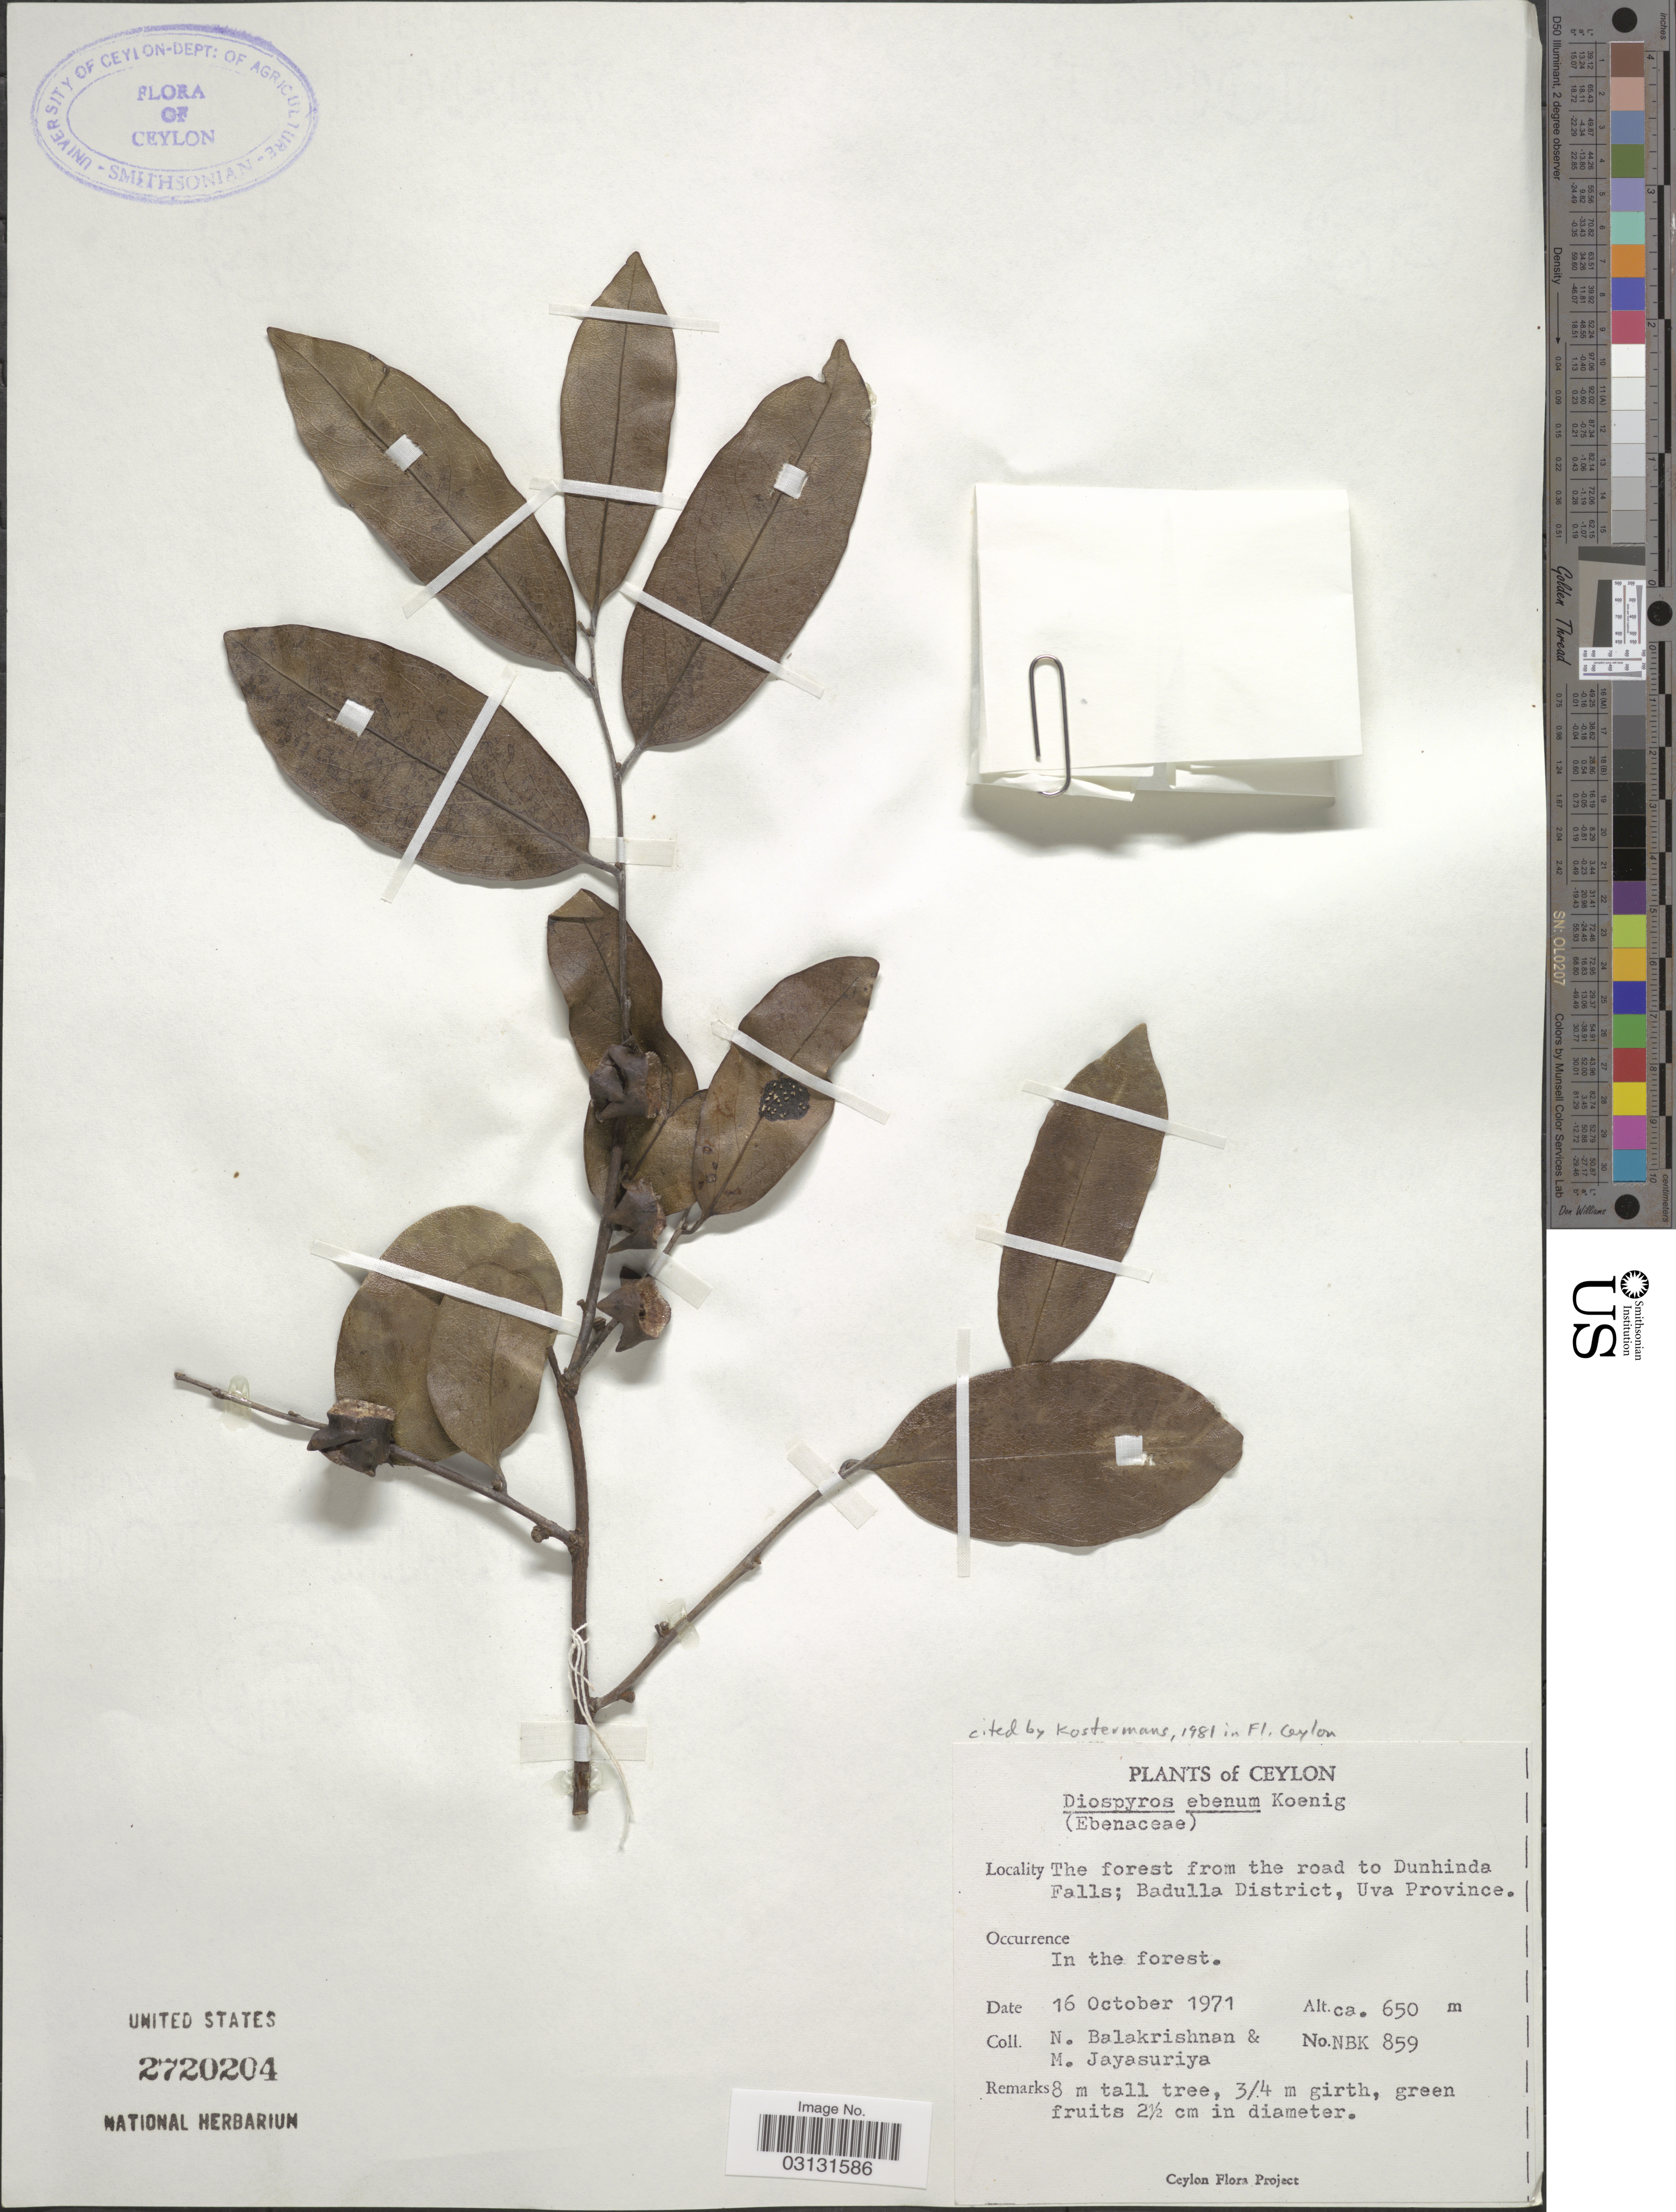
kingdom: Plantae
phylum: Tracheophyta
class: Magnoliopsida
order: Ericales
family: Ebenaceae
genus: Diospyros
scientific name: Diospyros ebenum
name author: J. Koenig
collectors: N. Balakrishnan & M. Jayasuriya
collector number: NBK 859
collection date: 1971-10-16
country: Sri Lanka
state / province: Uva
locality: Ceylon. The forest from the road to Dunhinda Falls; Badulla District.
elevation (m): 650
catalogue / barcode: US 2720204